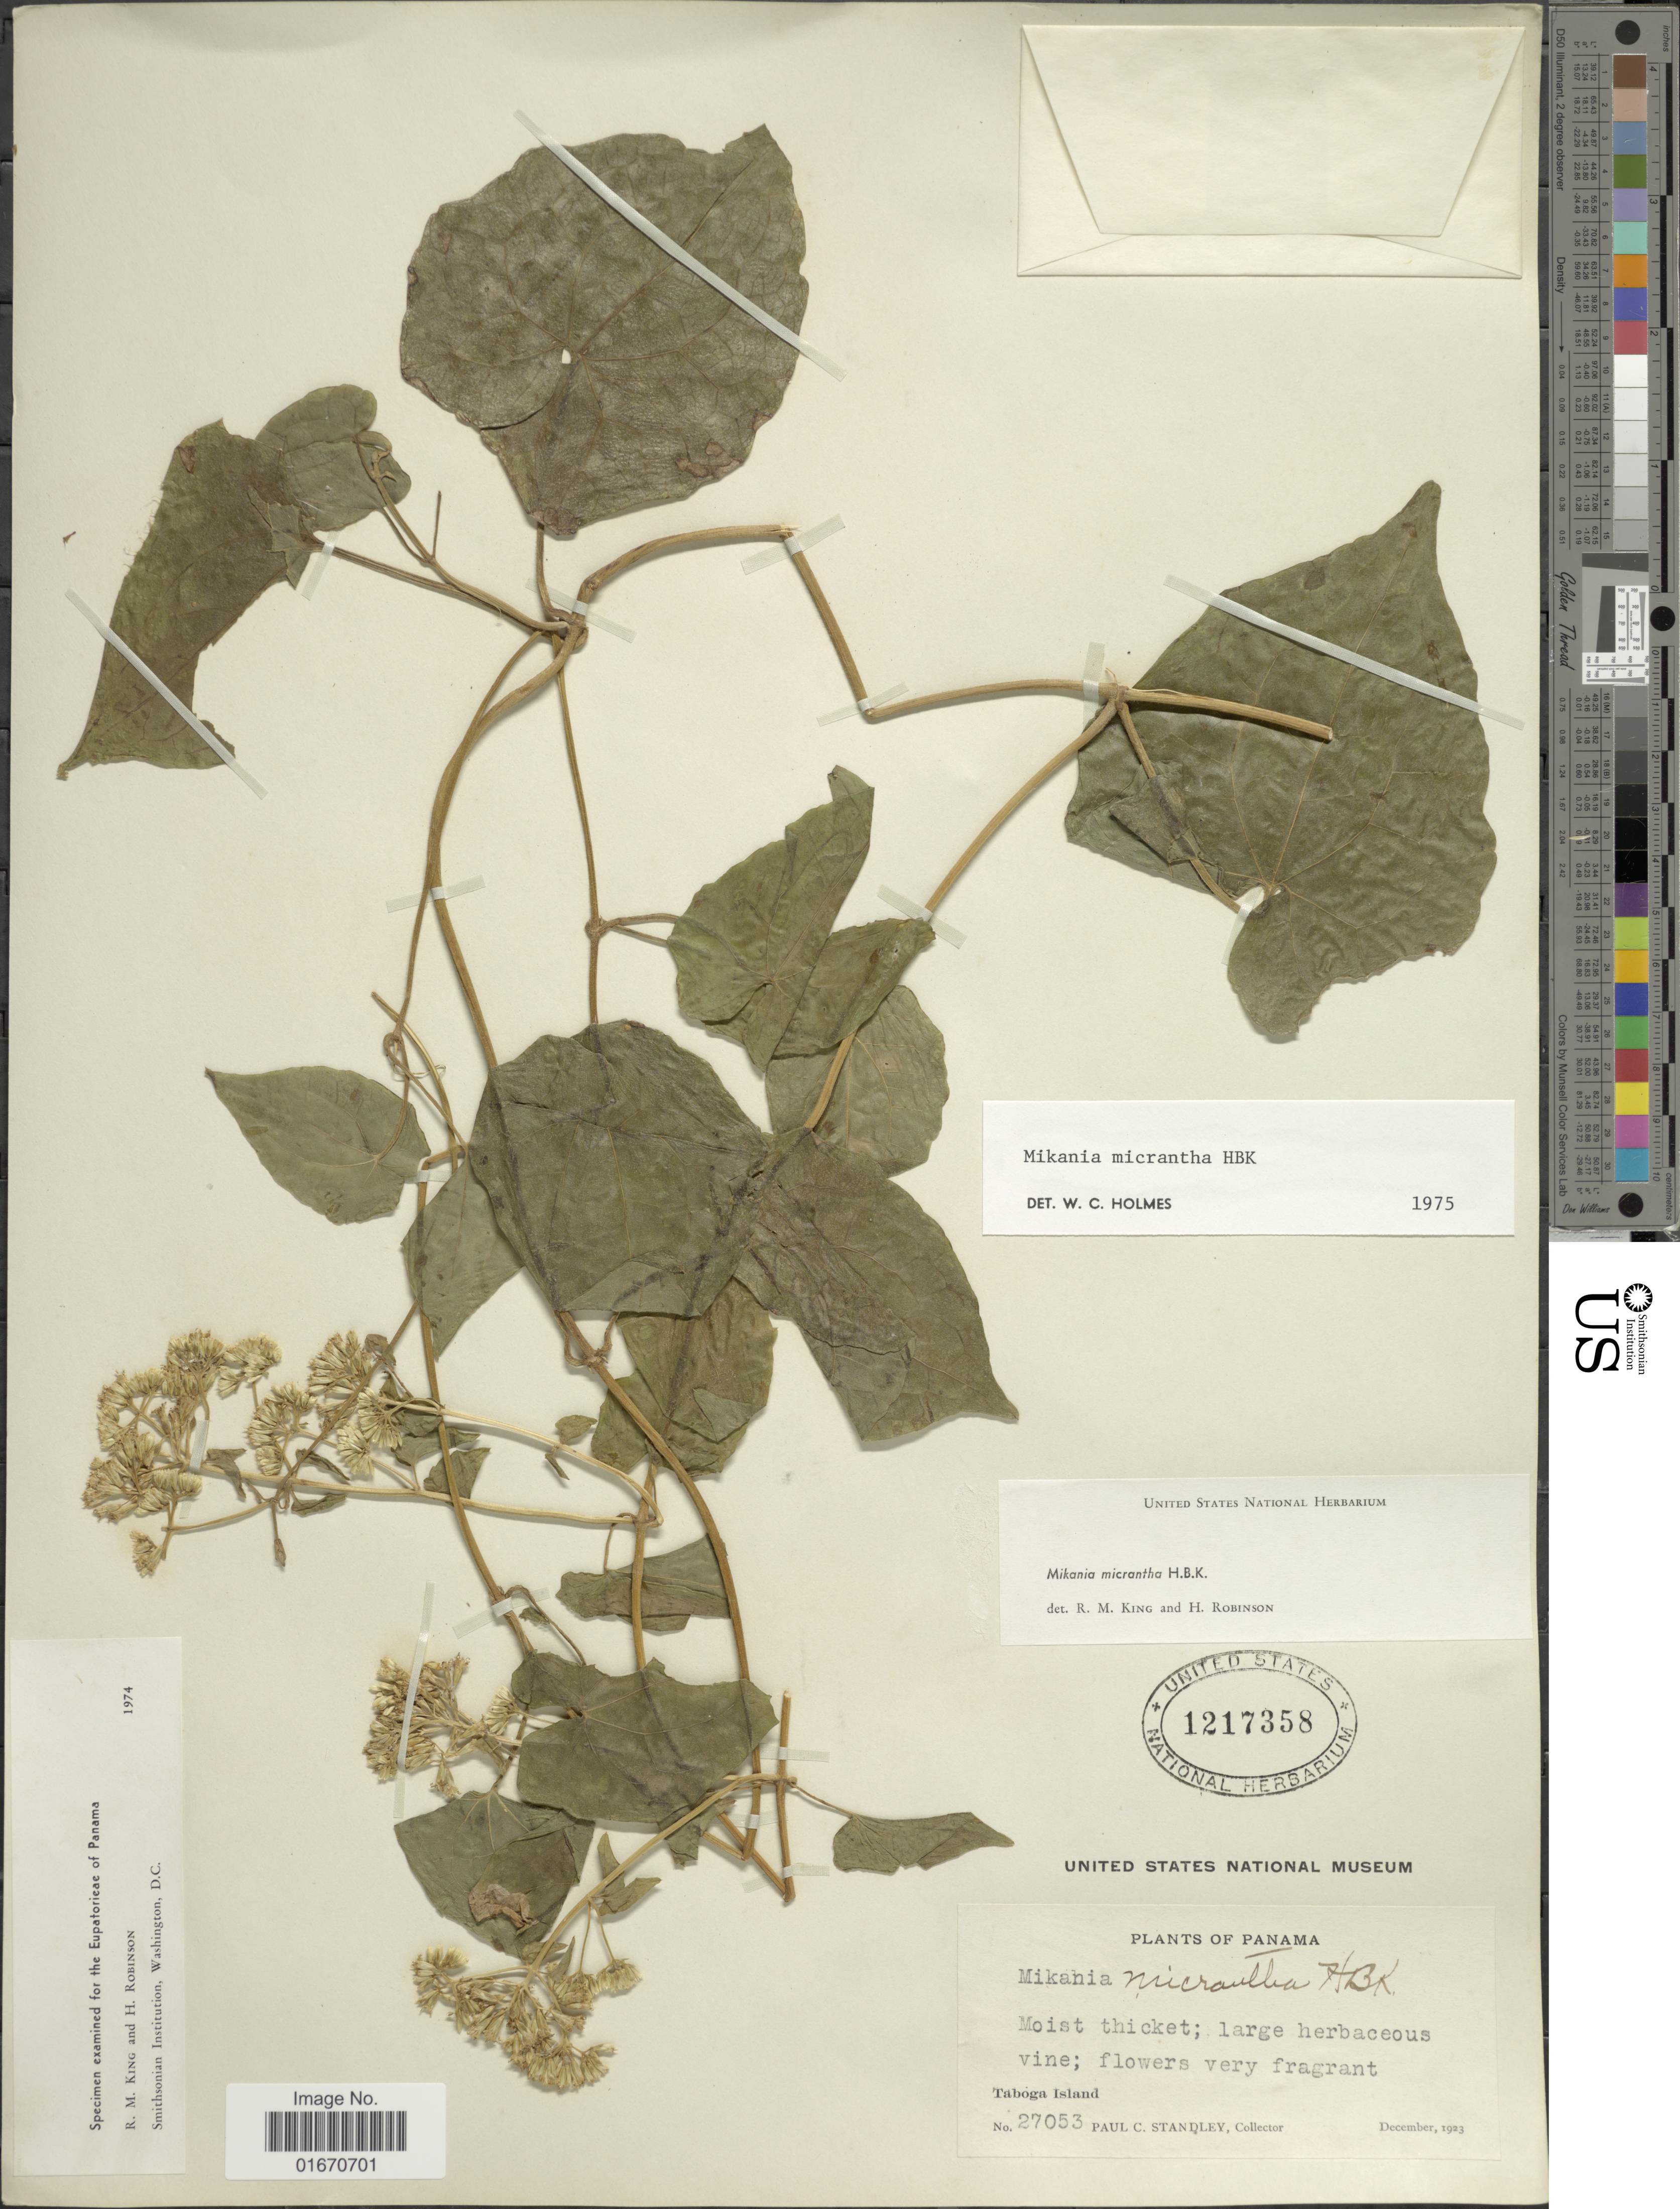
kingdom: Plantae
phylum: Tracheophyta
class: Magnoliopsida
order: Asterales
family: Asteraceae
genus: Mikania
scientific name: Mikania micrantha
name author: Kunth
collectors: P. C. Standley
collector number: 27053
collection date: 1923-12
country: Panama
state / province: Panamá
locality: Taboga Island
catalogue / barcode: US 1217358